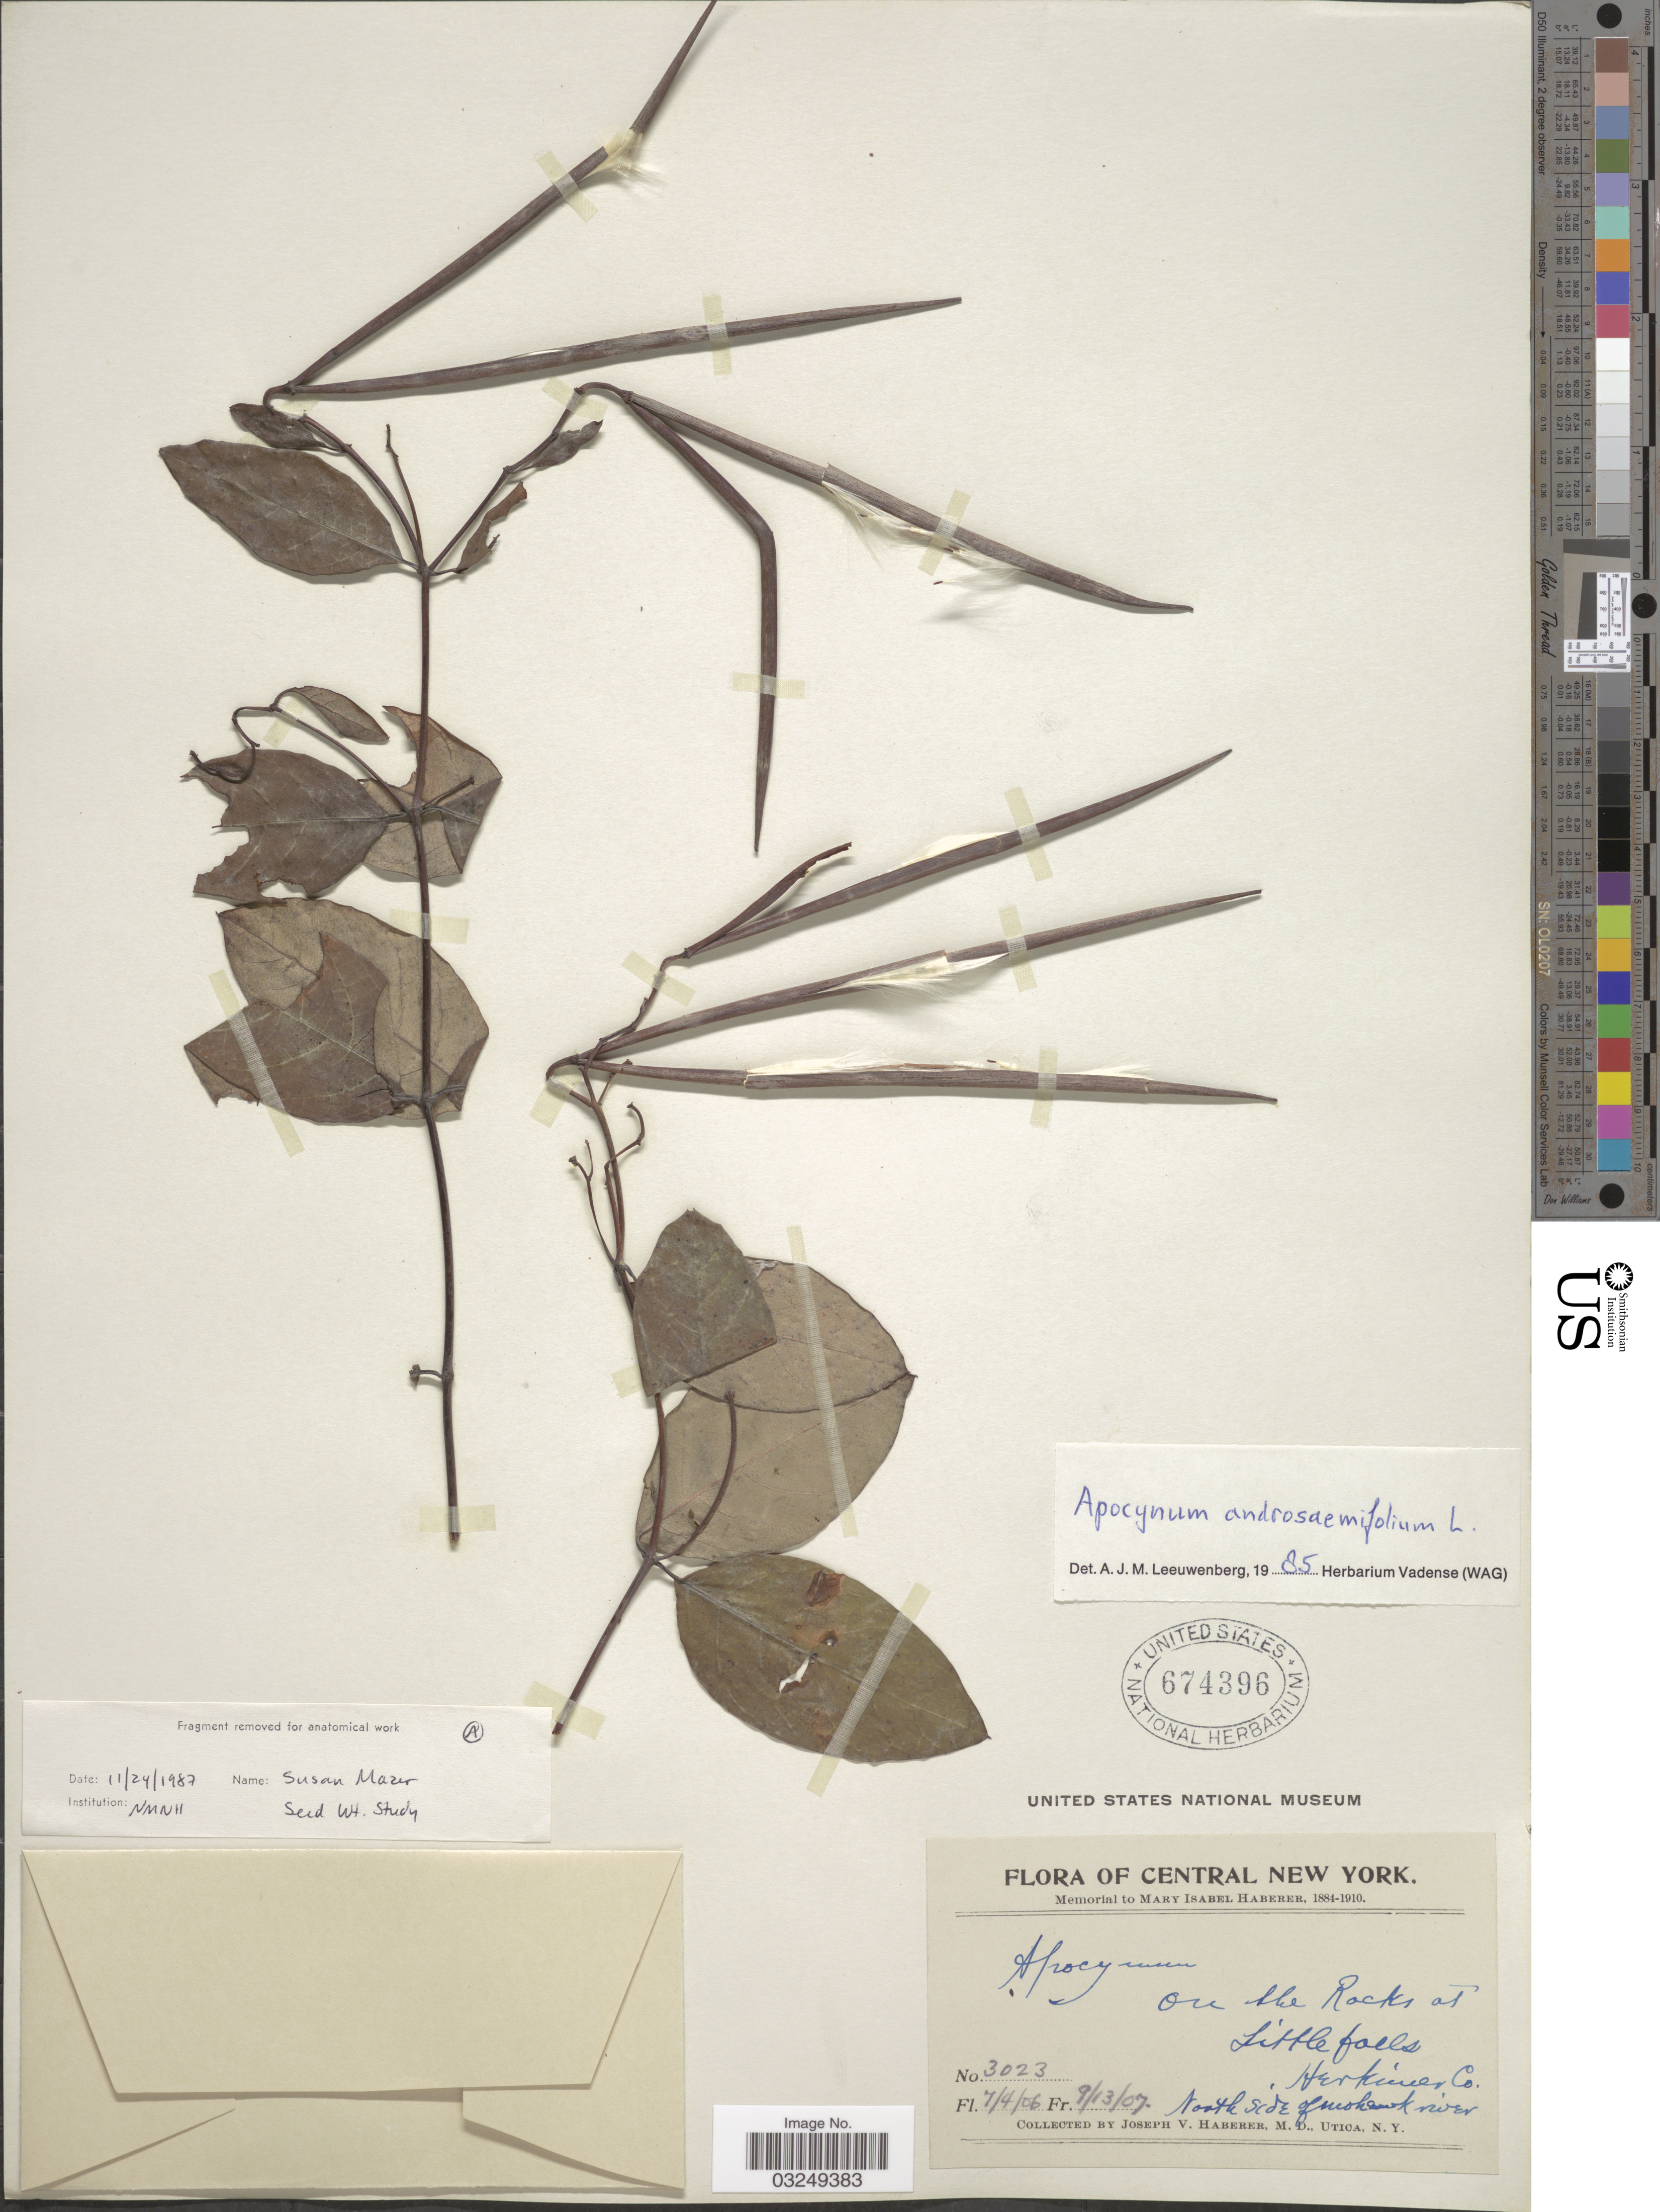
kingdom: Plantae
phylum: Tracheophyta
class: Magnoliopsida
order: Gentianales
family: Apocynaceae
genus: Apocynum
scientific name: Apocynum androsaemifolium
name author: L.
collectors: J. V. Haberer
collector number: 3023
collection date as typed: Transcribed d/m/y: 4/7/6 to 13/9/7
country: United States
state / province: New York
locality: Central New York. On the Rocks at Little falls. Herkimer Co. North side of Mohawk river.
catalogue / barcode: US 674396